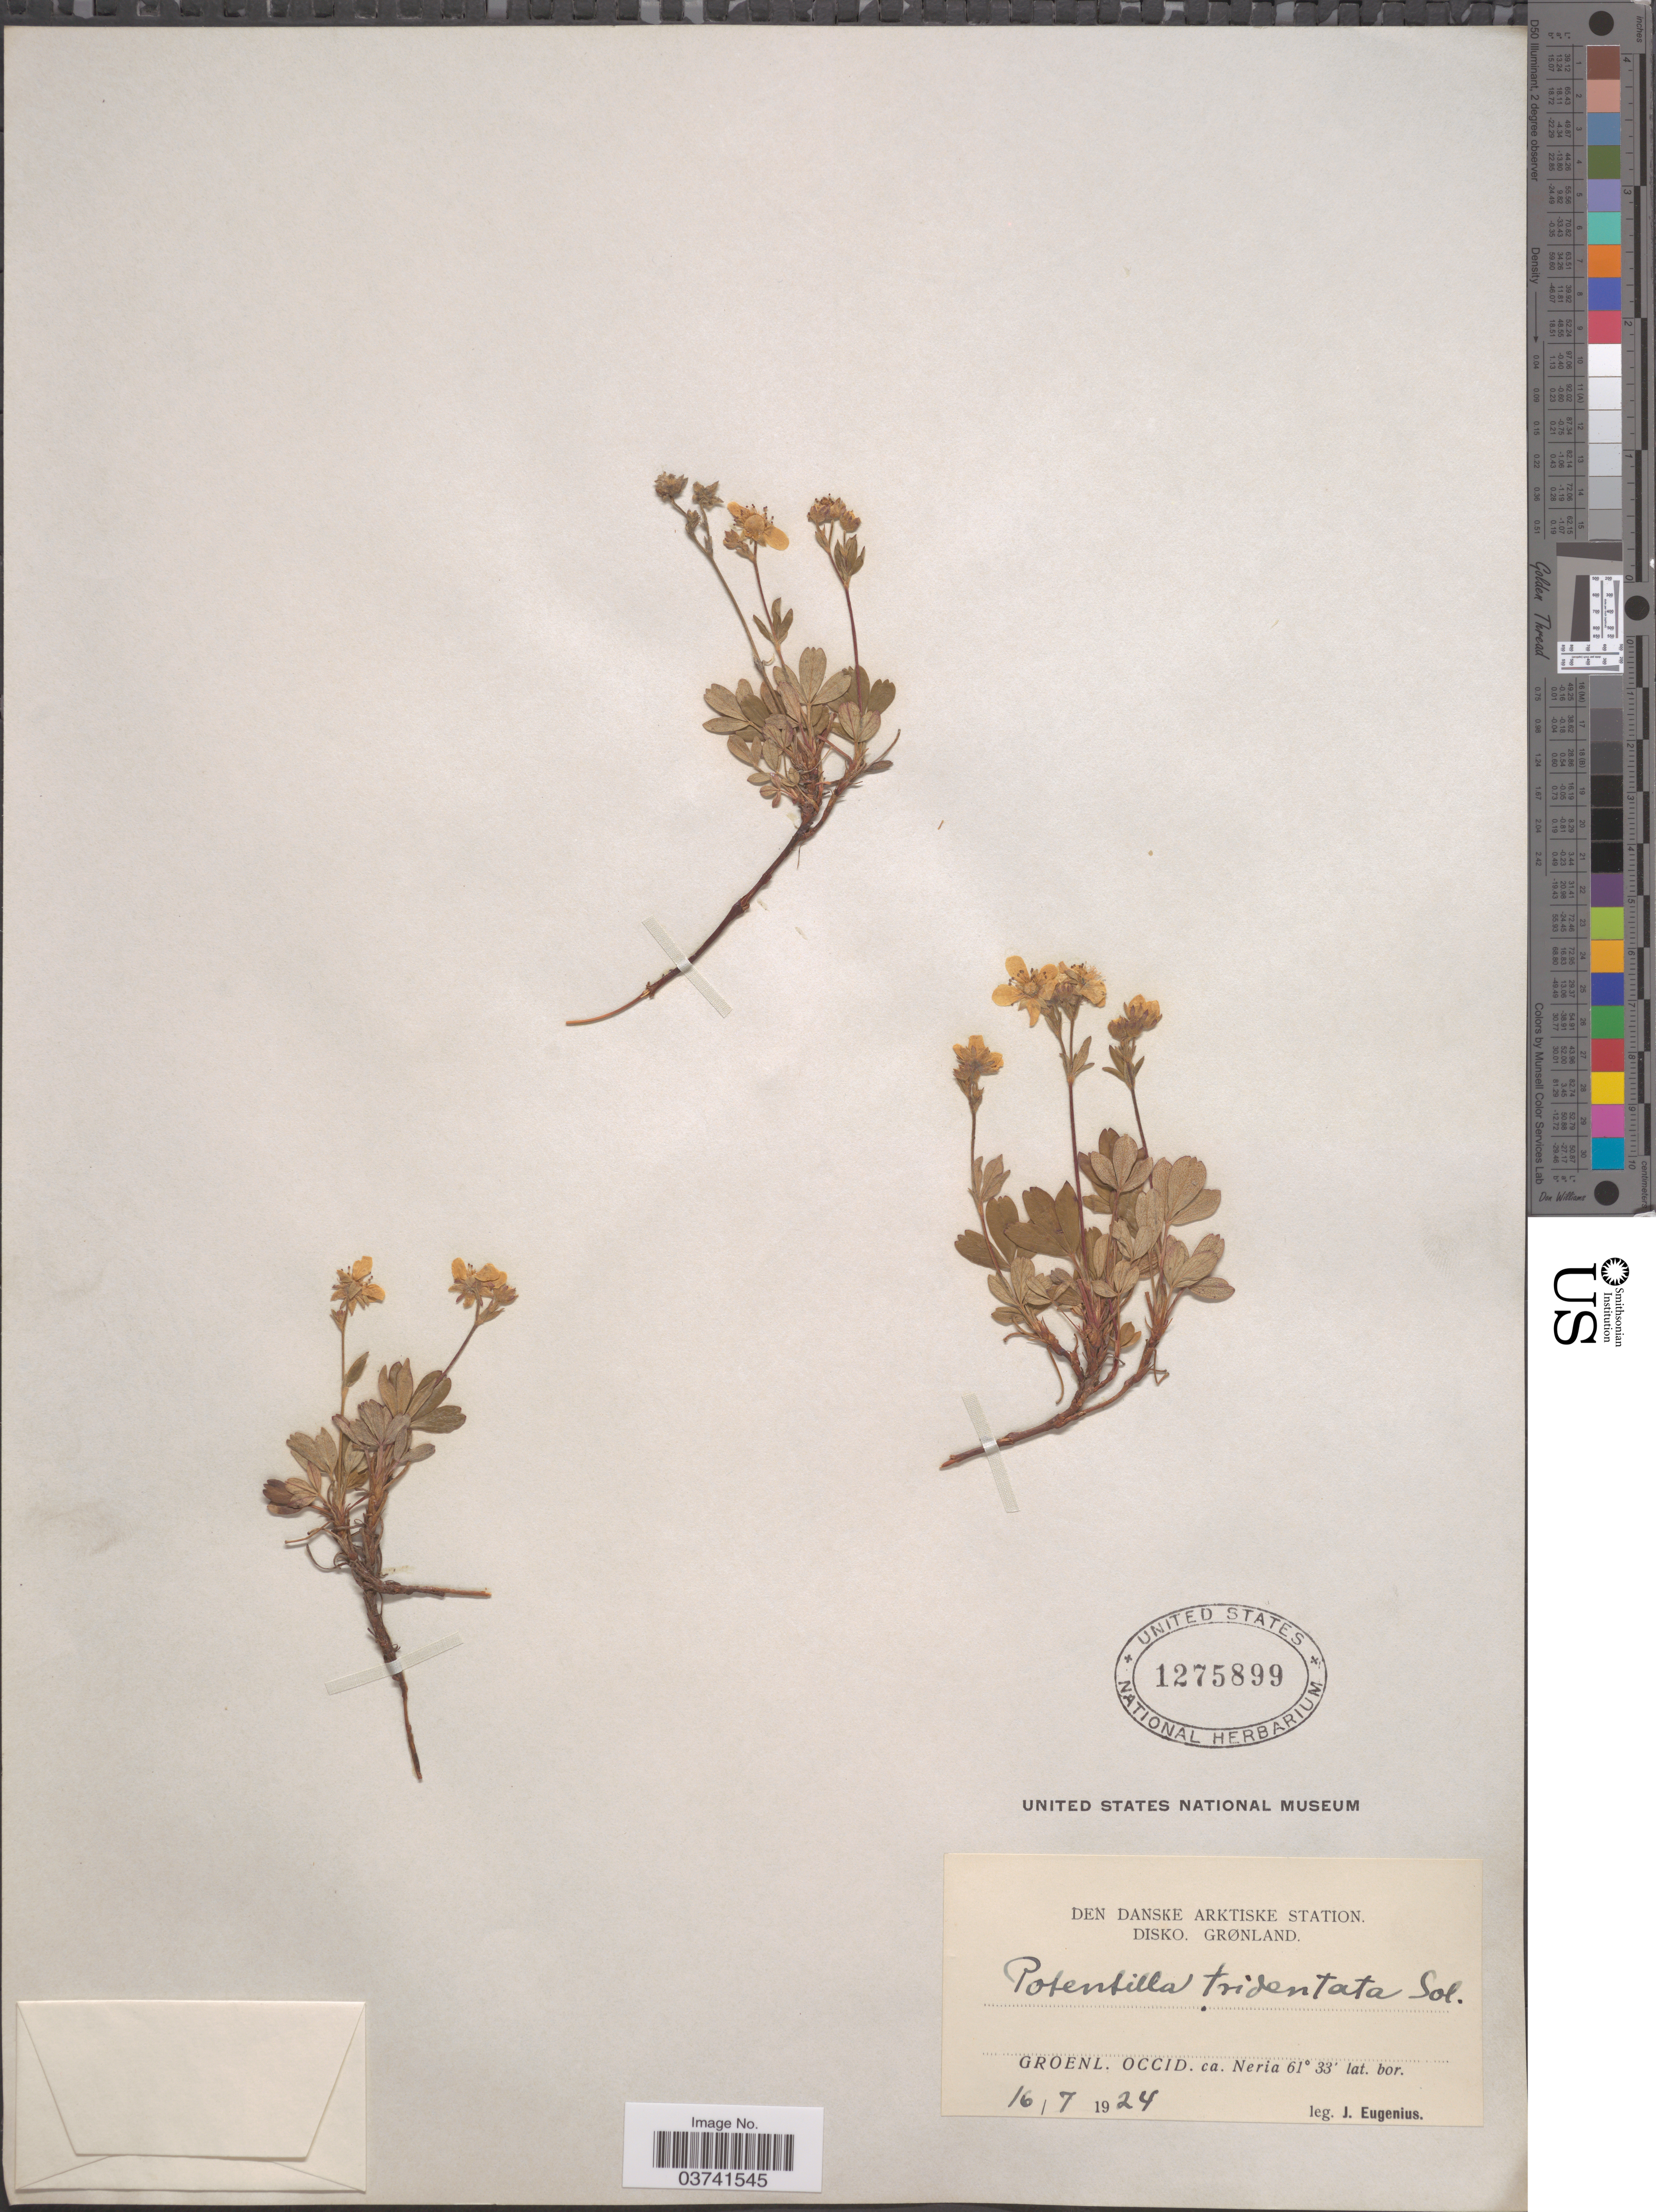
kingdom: Plantae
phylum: Tracheophyta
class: Magnoliopsida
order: Rosales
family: Rosaceae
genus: Potentilla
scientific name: Potentilla tridentata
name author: Aiton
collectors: J. Eugenius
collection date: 1924-07-16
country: Greenland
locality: Den Danske Arktiske Station. Disko. Grønland. Groenl. occid. ca. Neria.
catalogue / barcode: US 1275899